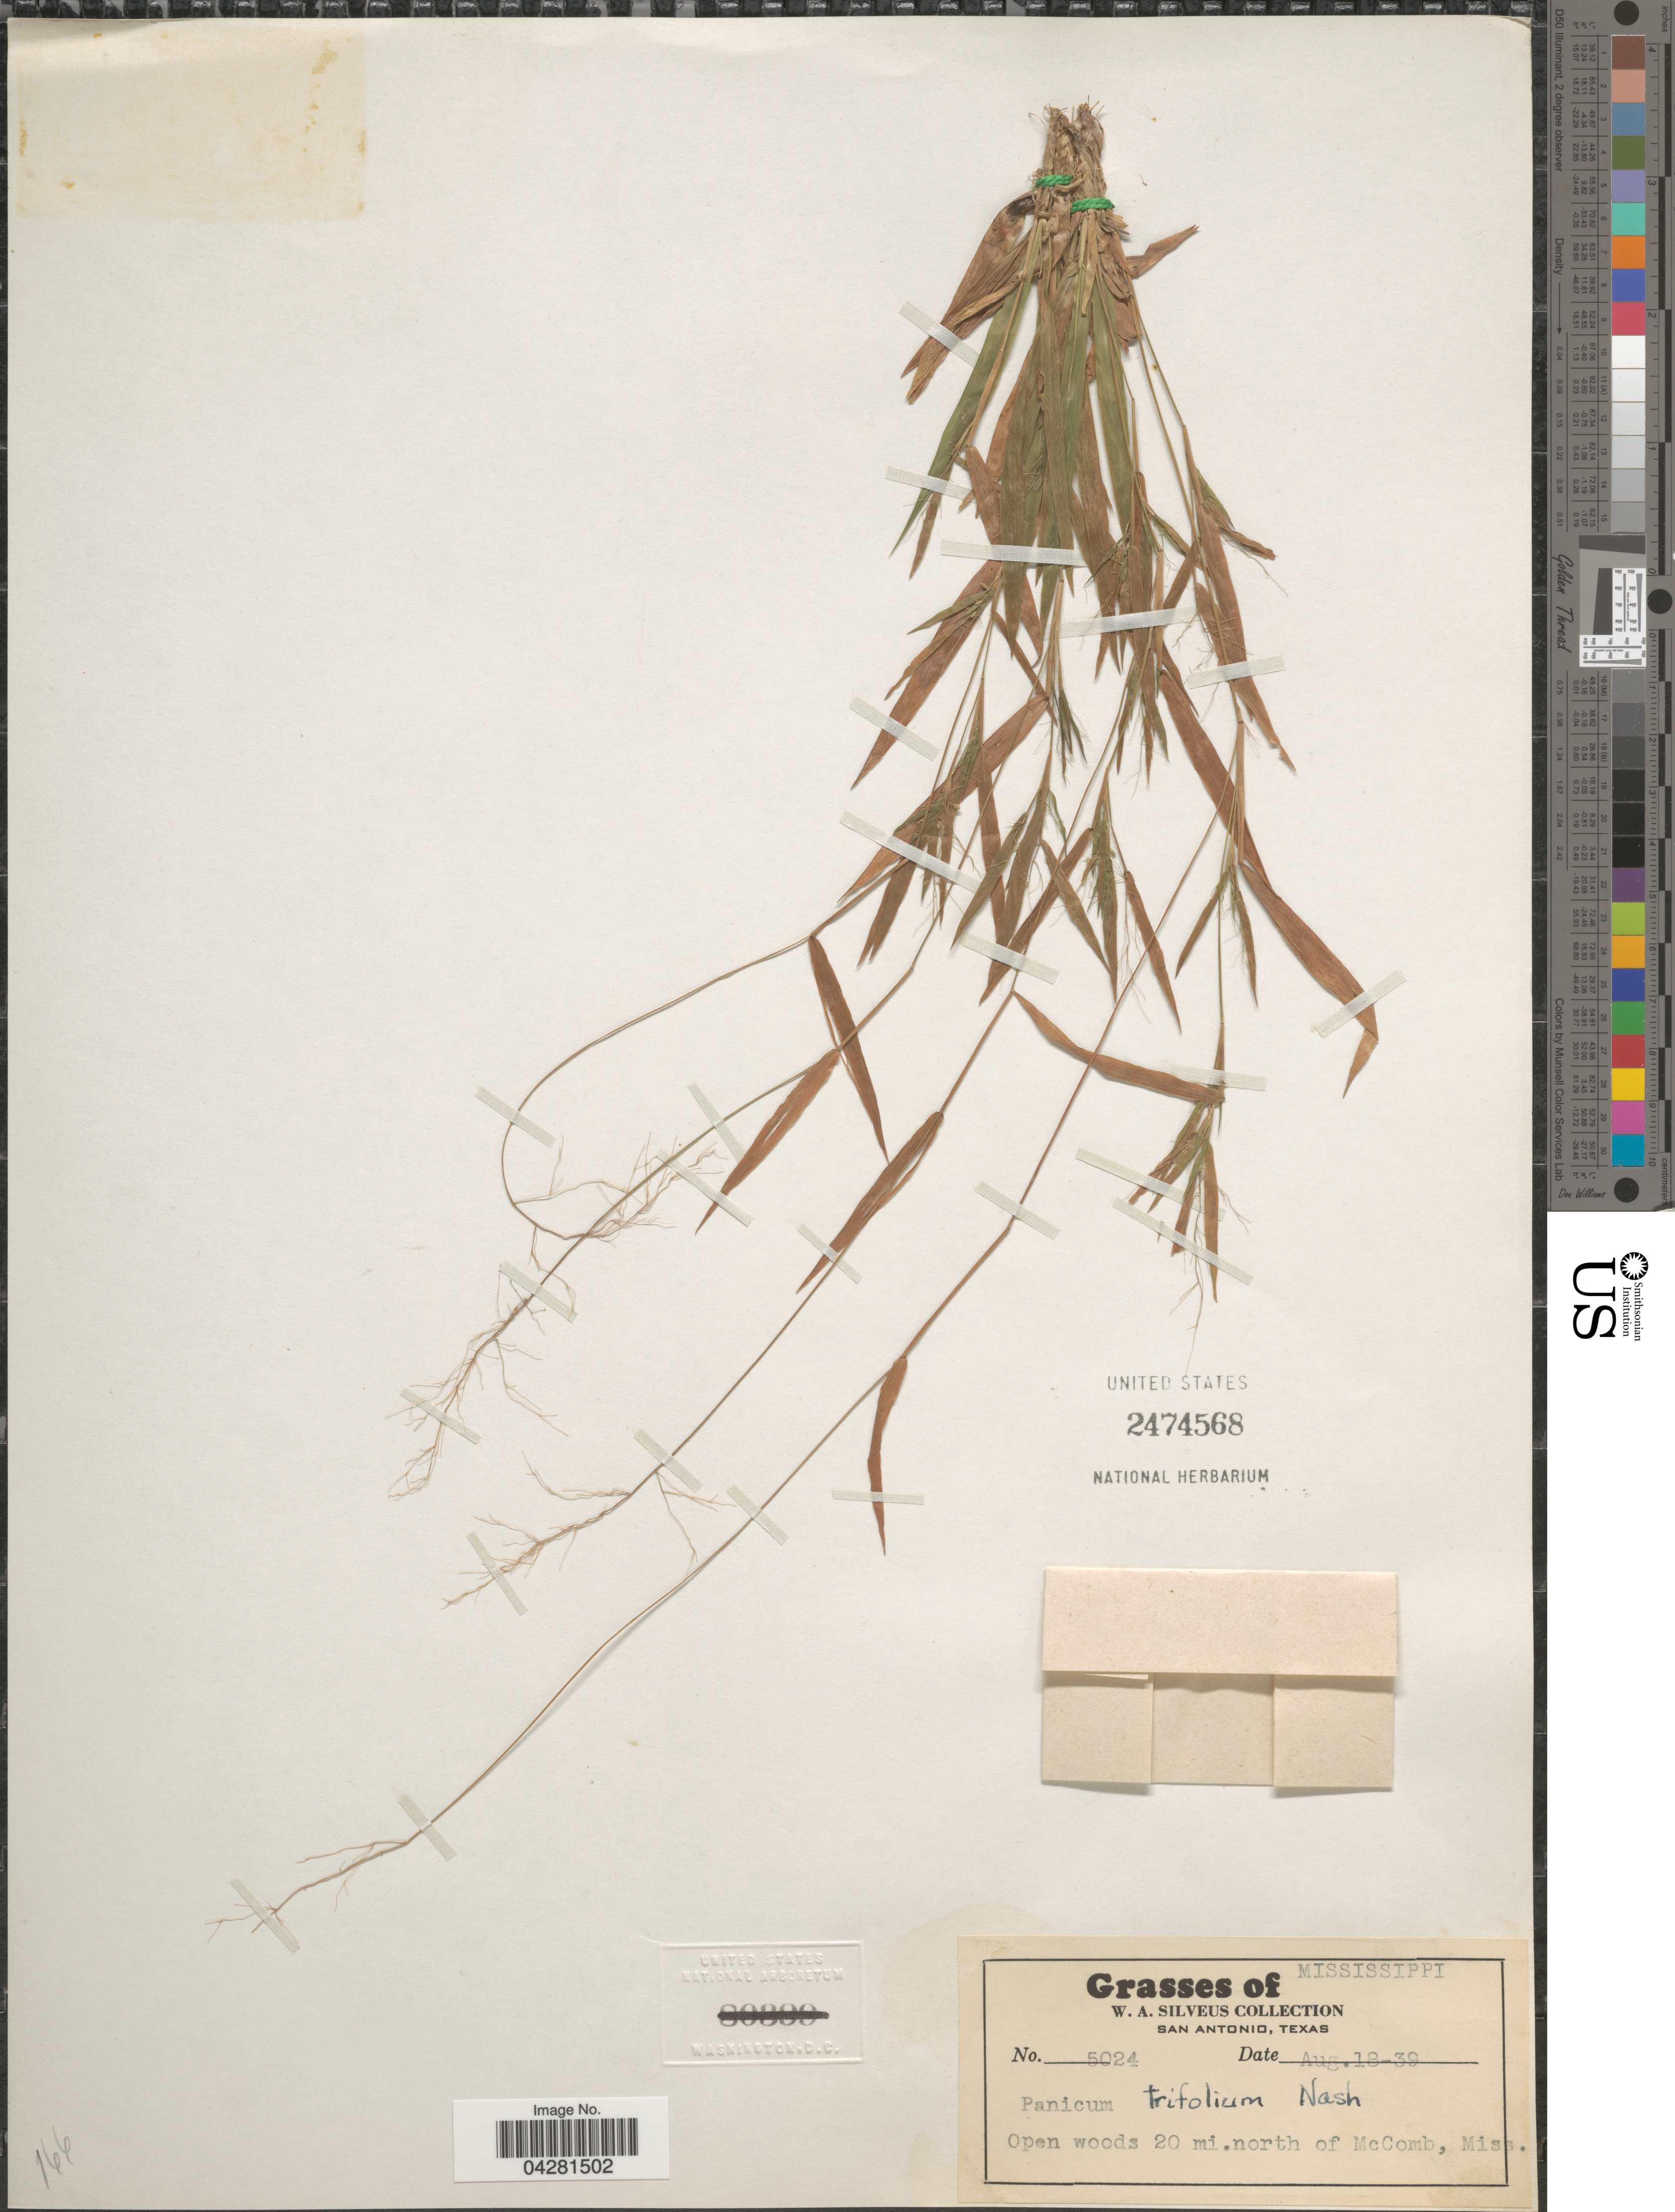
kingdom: Plantae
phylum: Tracheophyta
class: Liliopsida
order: Poales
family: Poaceae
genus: Dichanthelium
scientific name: Dichanthelium dichotomum var. unciphyllum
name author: (Trin.) Davidse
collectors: W. Silveus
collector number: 5024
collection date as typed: Transcribed d/m/y: 18/8/39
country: United States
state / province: Mississippi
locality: Open woods 20 mi. north of McComb.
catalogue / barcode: US 2474568